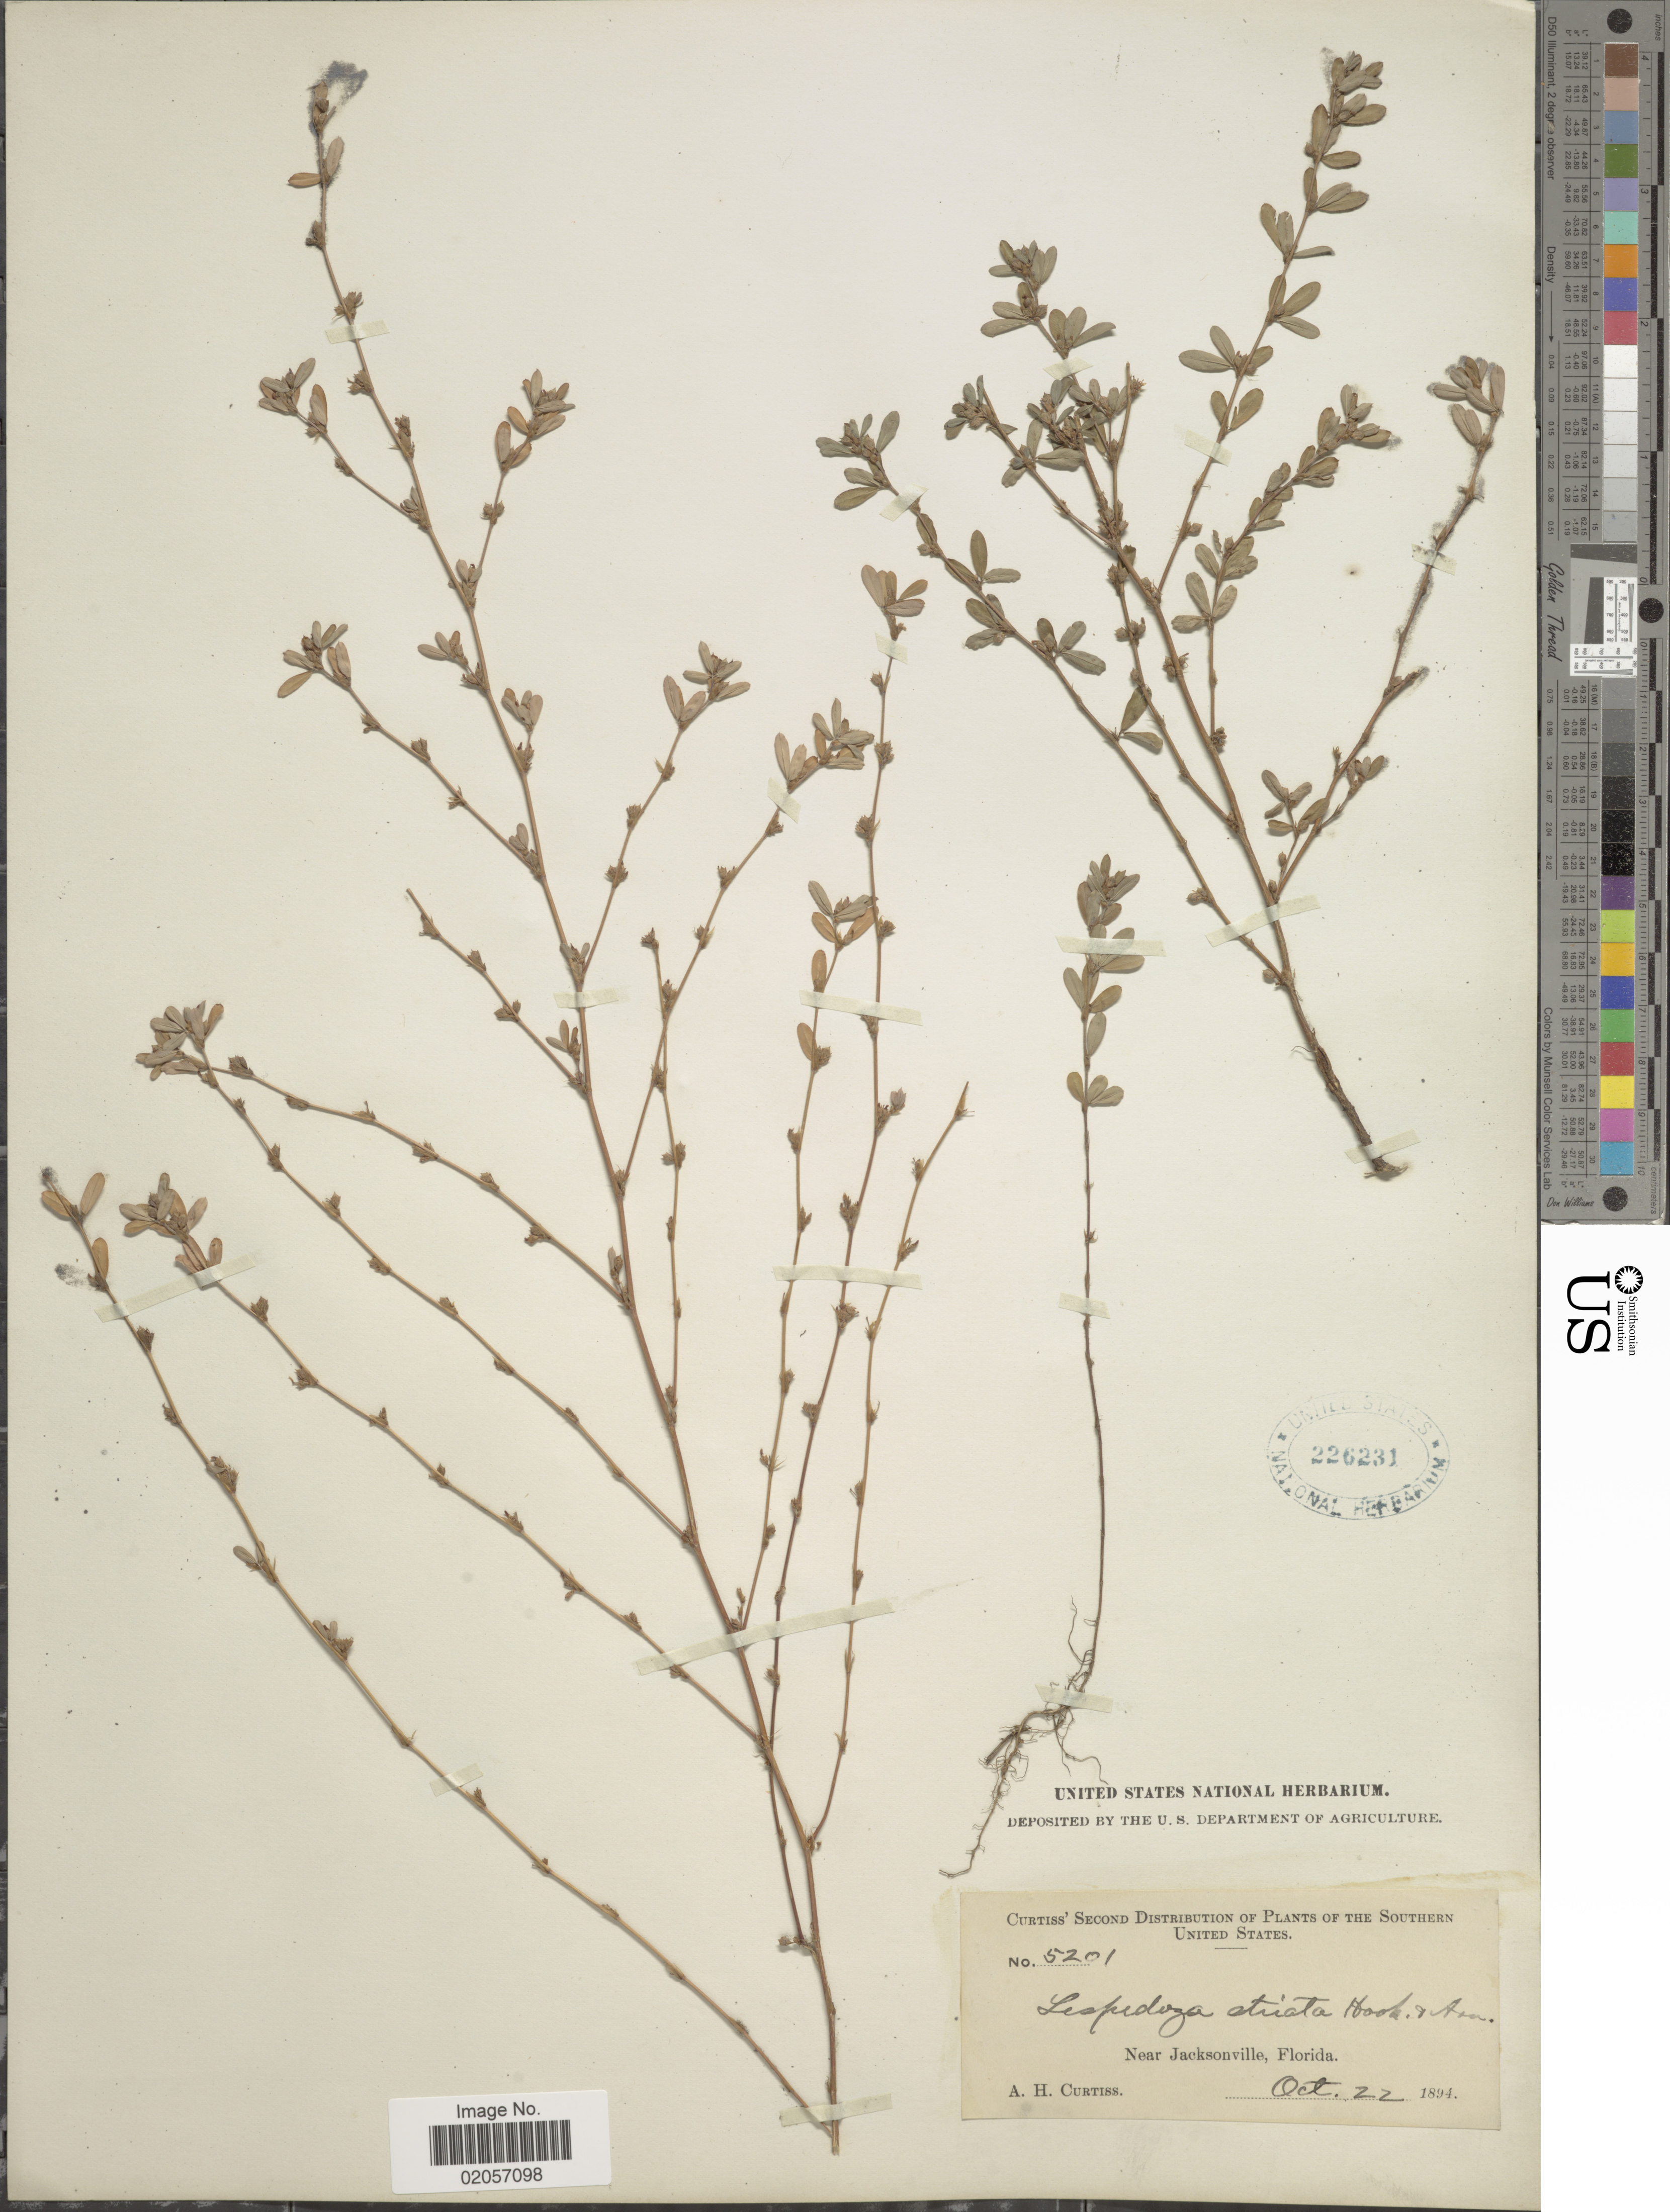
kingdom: Plantae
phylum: Tracheophyta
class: Magnoliopsida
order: Fabales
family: Fabaceae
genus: Kummerowia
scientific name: Kummerowia striata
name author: (Thunb.) Schindl.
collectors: A. H. Curtiss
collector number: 5201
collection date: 1894-10-22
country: United States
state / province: Florida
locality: Southeastern United States. Near Jacksonville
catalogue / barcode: US 226231